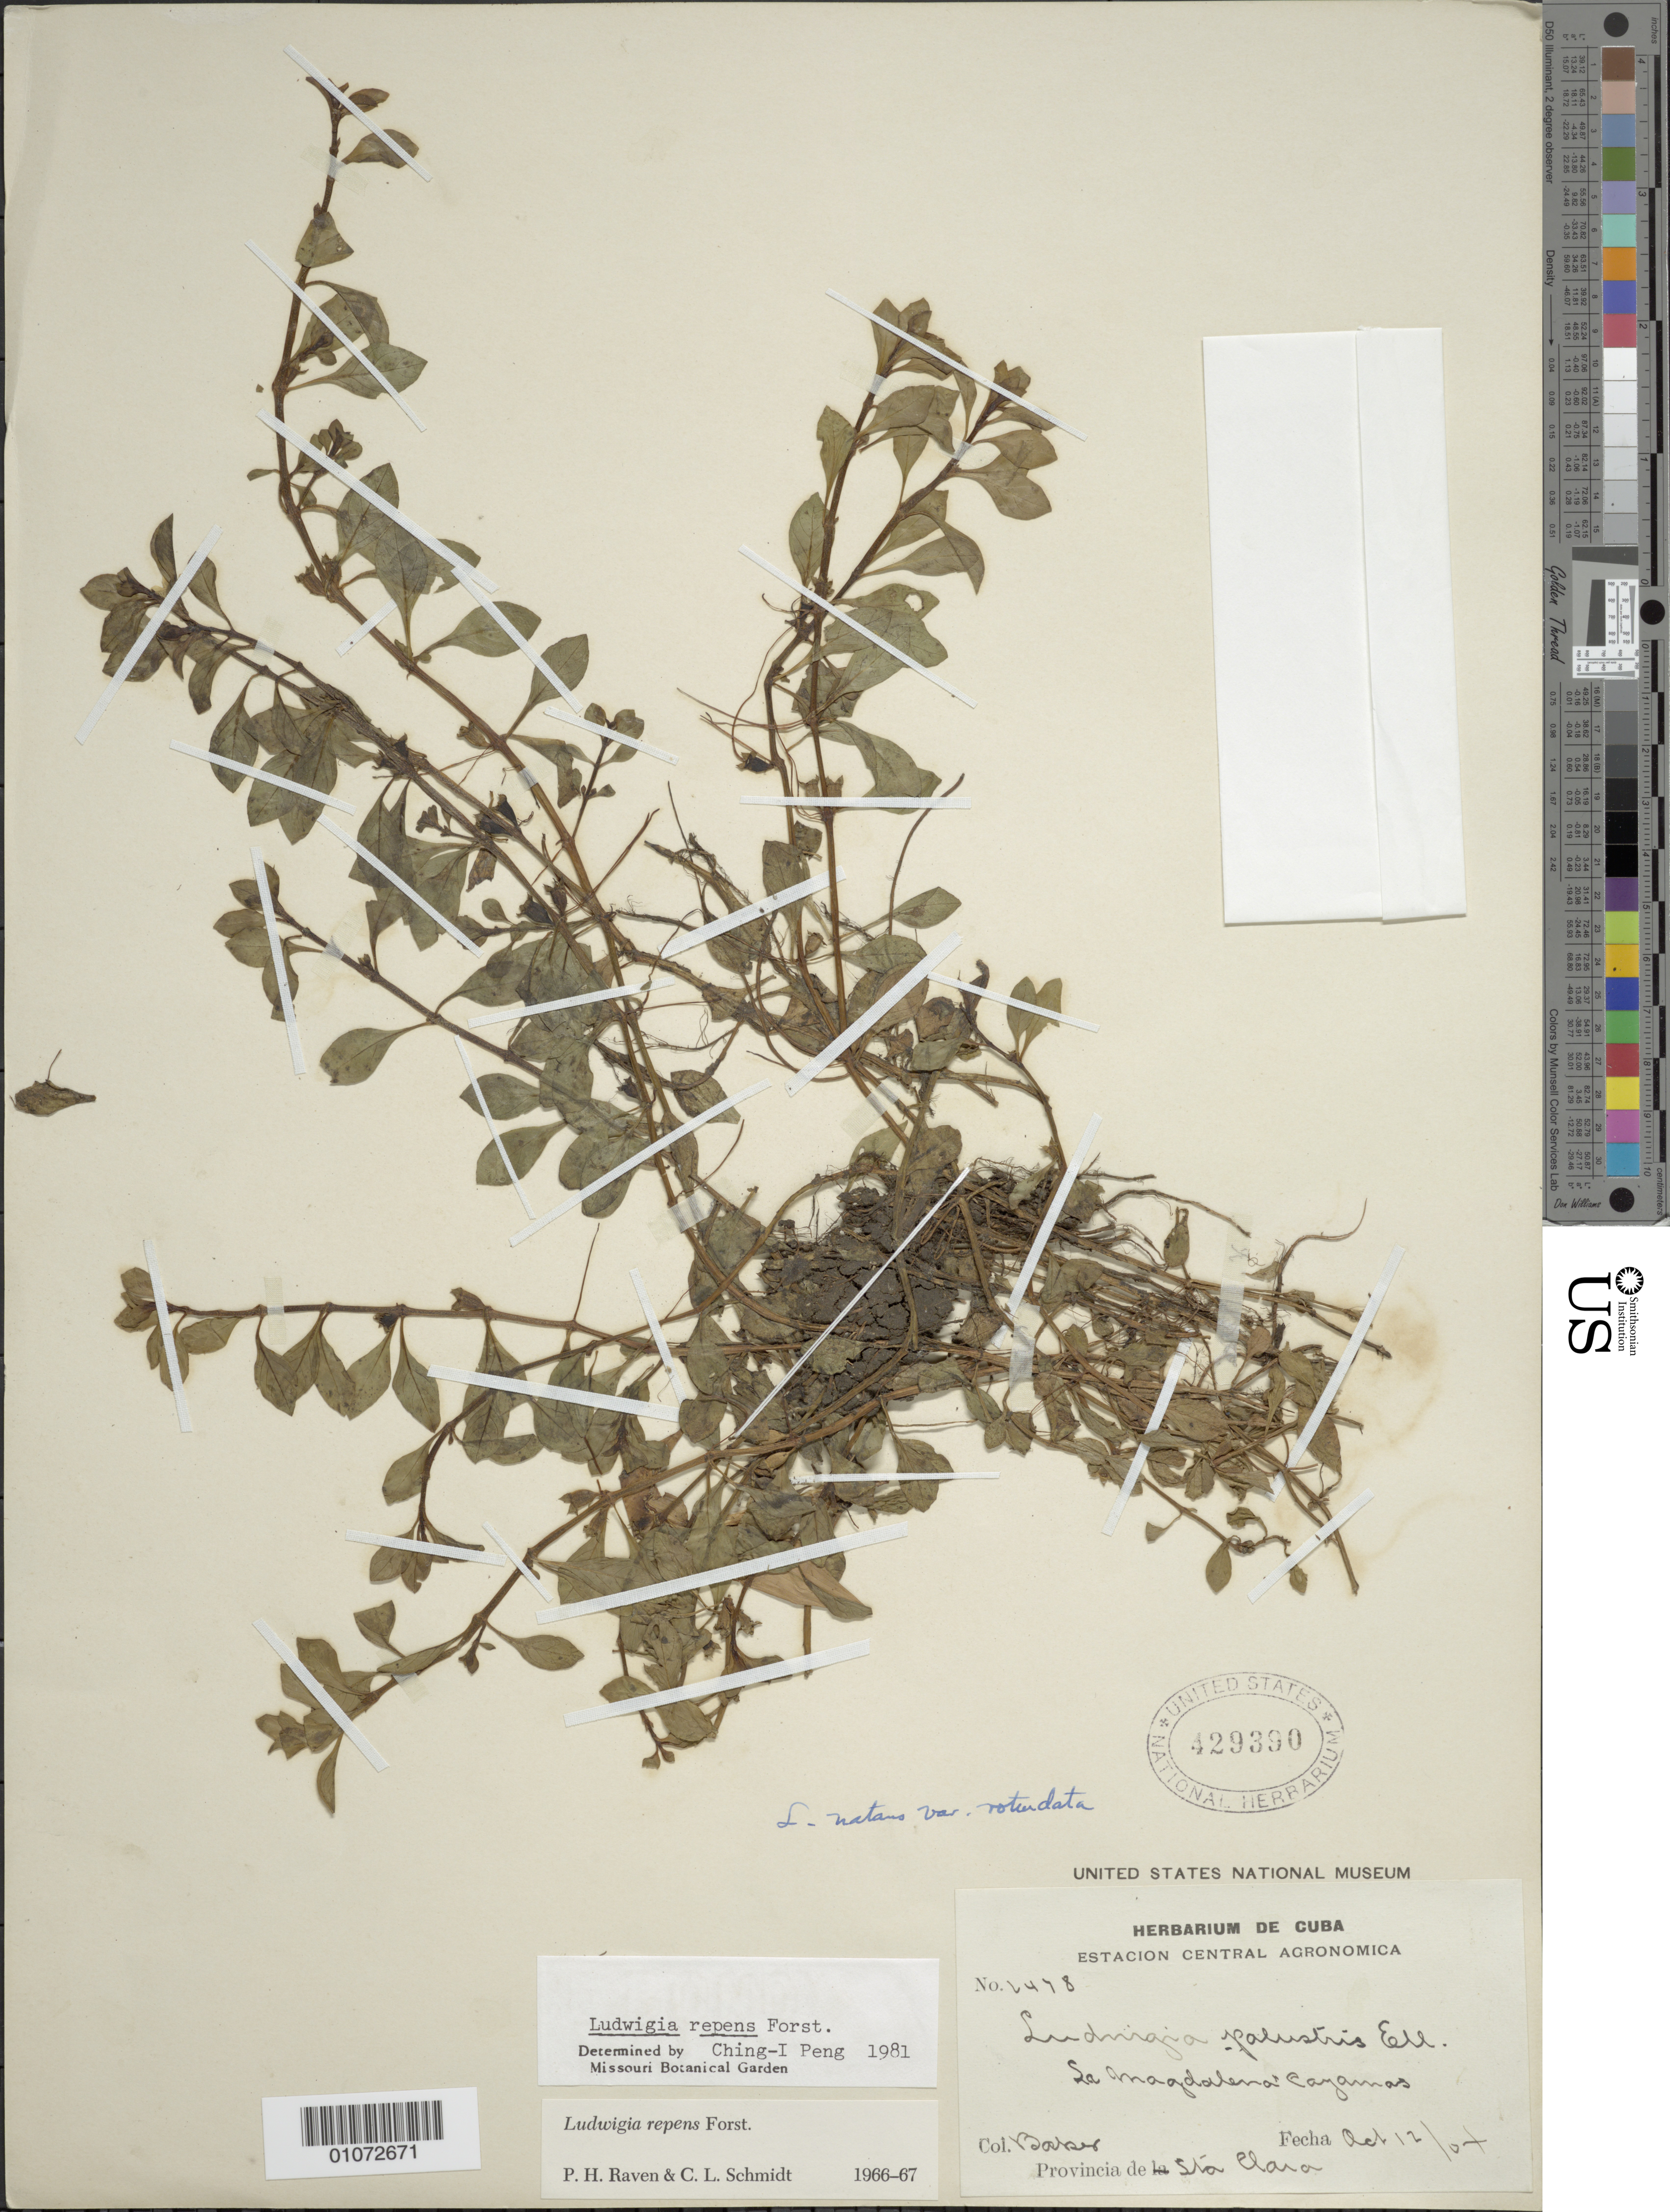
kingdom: Plantae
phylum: Tracheophyta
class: Magnoliopsida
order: Myrtales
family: Onagraceae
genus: Ludwigia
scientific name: Ludwigia palustris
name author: (L.) Elliott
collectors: C. F. Baker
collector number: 2478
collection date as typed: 12 Oct 1904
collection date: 1904-10-12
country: Cuba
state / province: Villa Clara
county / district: Santa Clara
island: Cuba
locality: magdalena Carganas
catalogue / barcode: US 429390